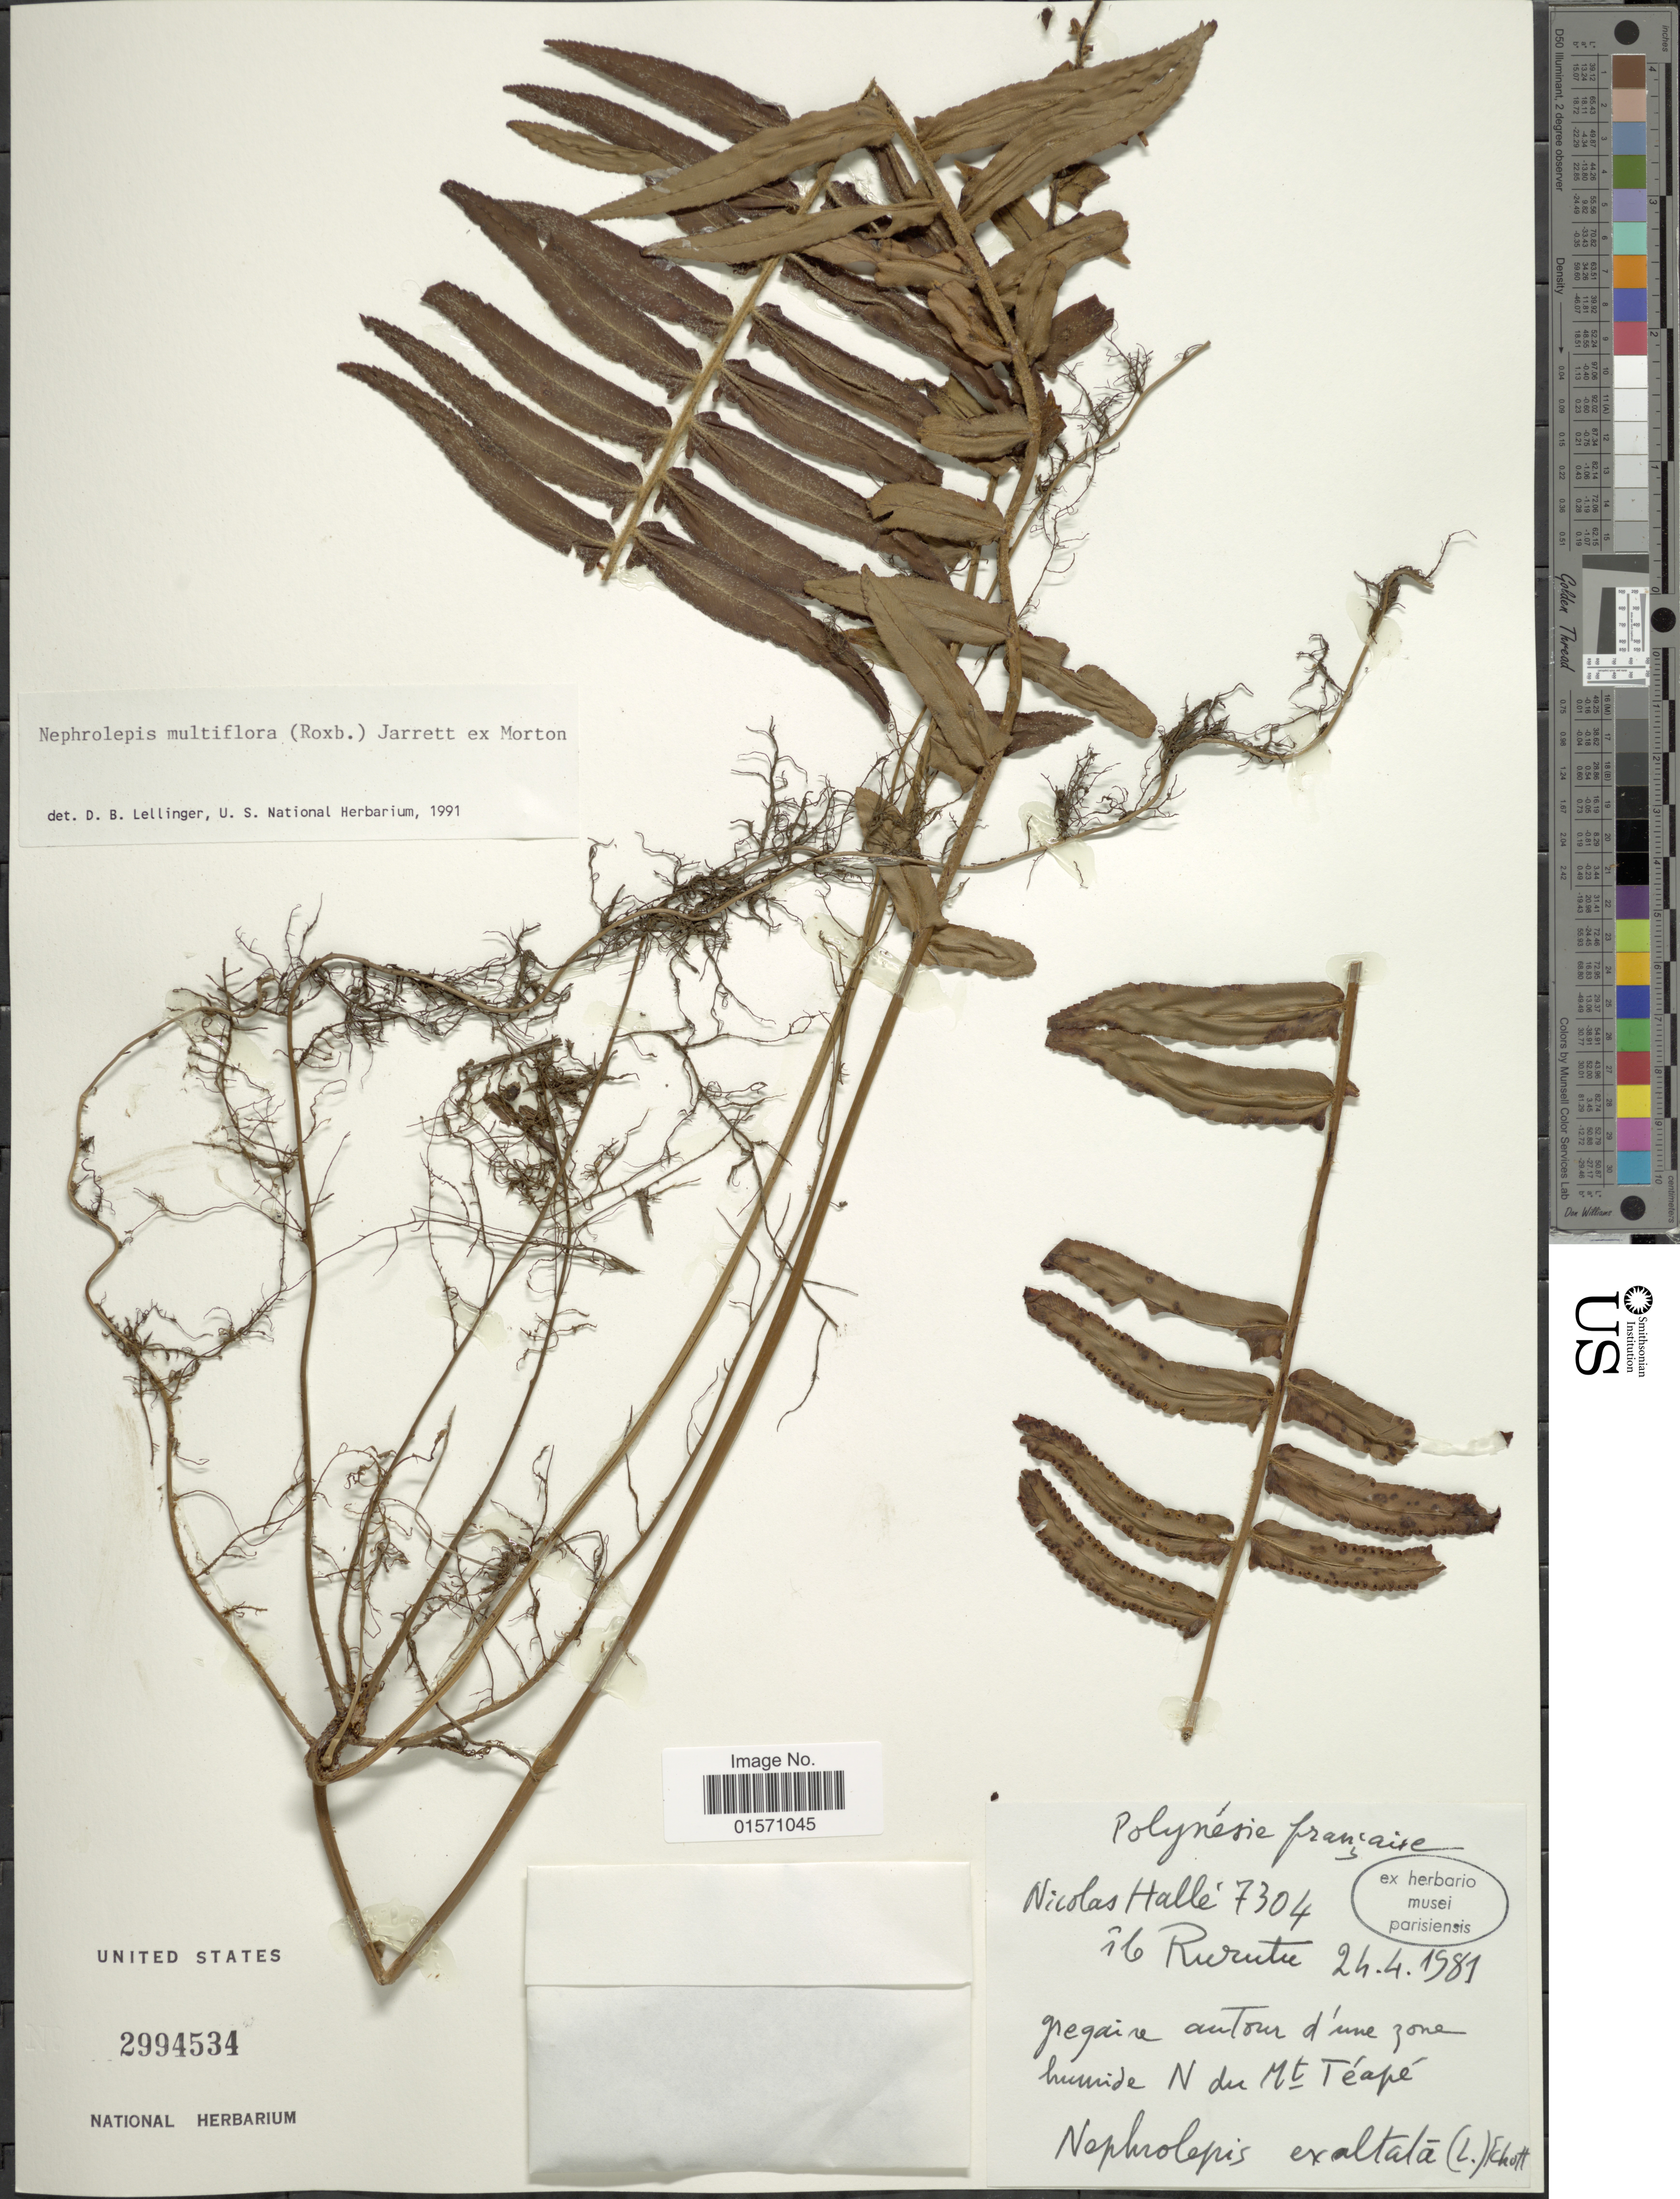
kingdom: Plantae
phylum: Tracheophyta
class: Polypodiopsida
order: Polypodiales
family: Nephrolepidaceae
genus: Nephrolepis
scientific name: Nephrolepis multiflora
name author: (Roxb.) F.M. Jarrett ex C.V. Morton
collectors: N. Hallé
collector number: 7304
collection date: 1981-04-24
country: French Polynesia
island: Rurutu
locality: Il Rurutu. gregaire autour d'une zone humide N du Mt Téapé [interpreted]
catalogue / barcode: US 2994534